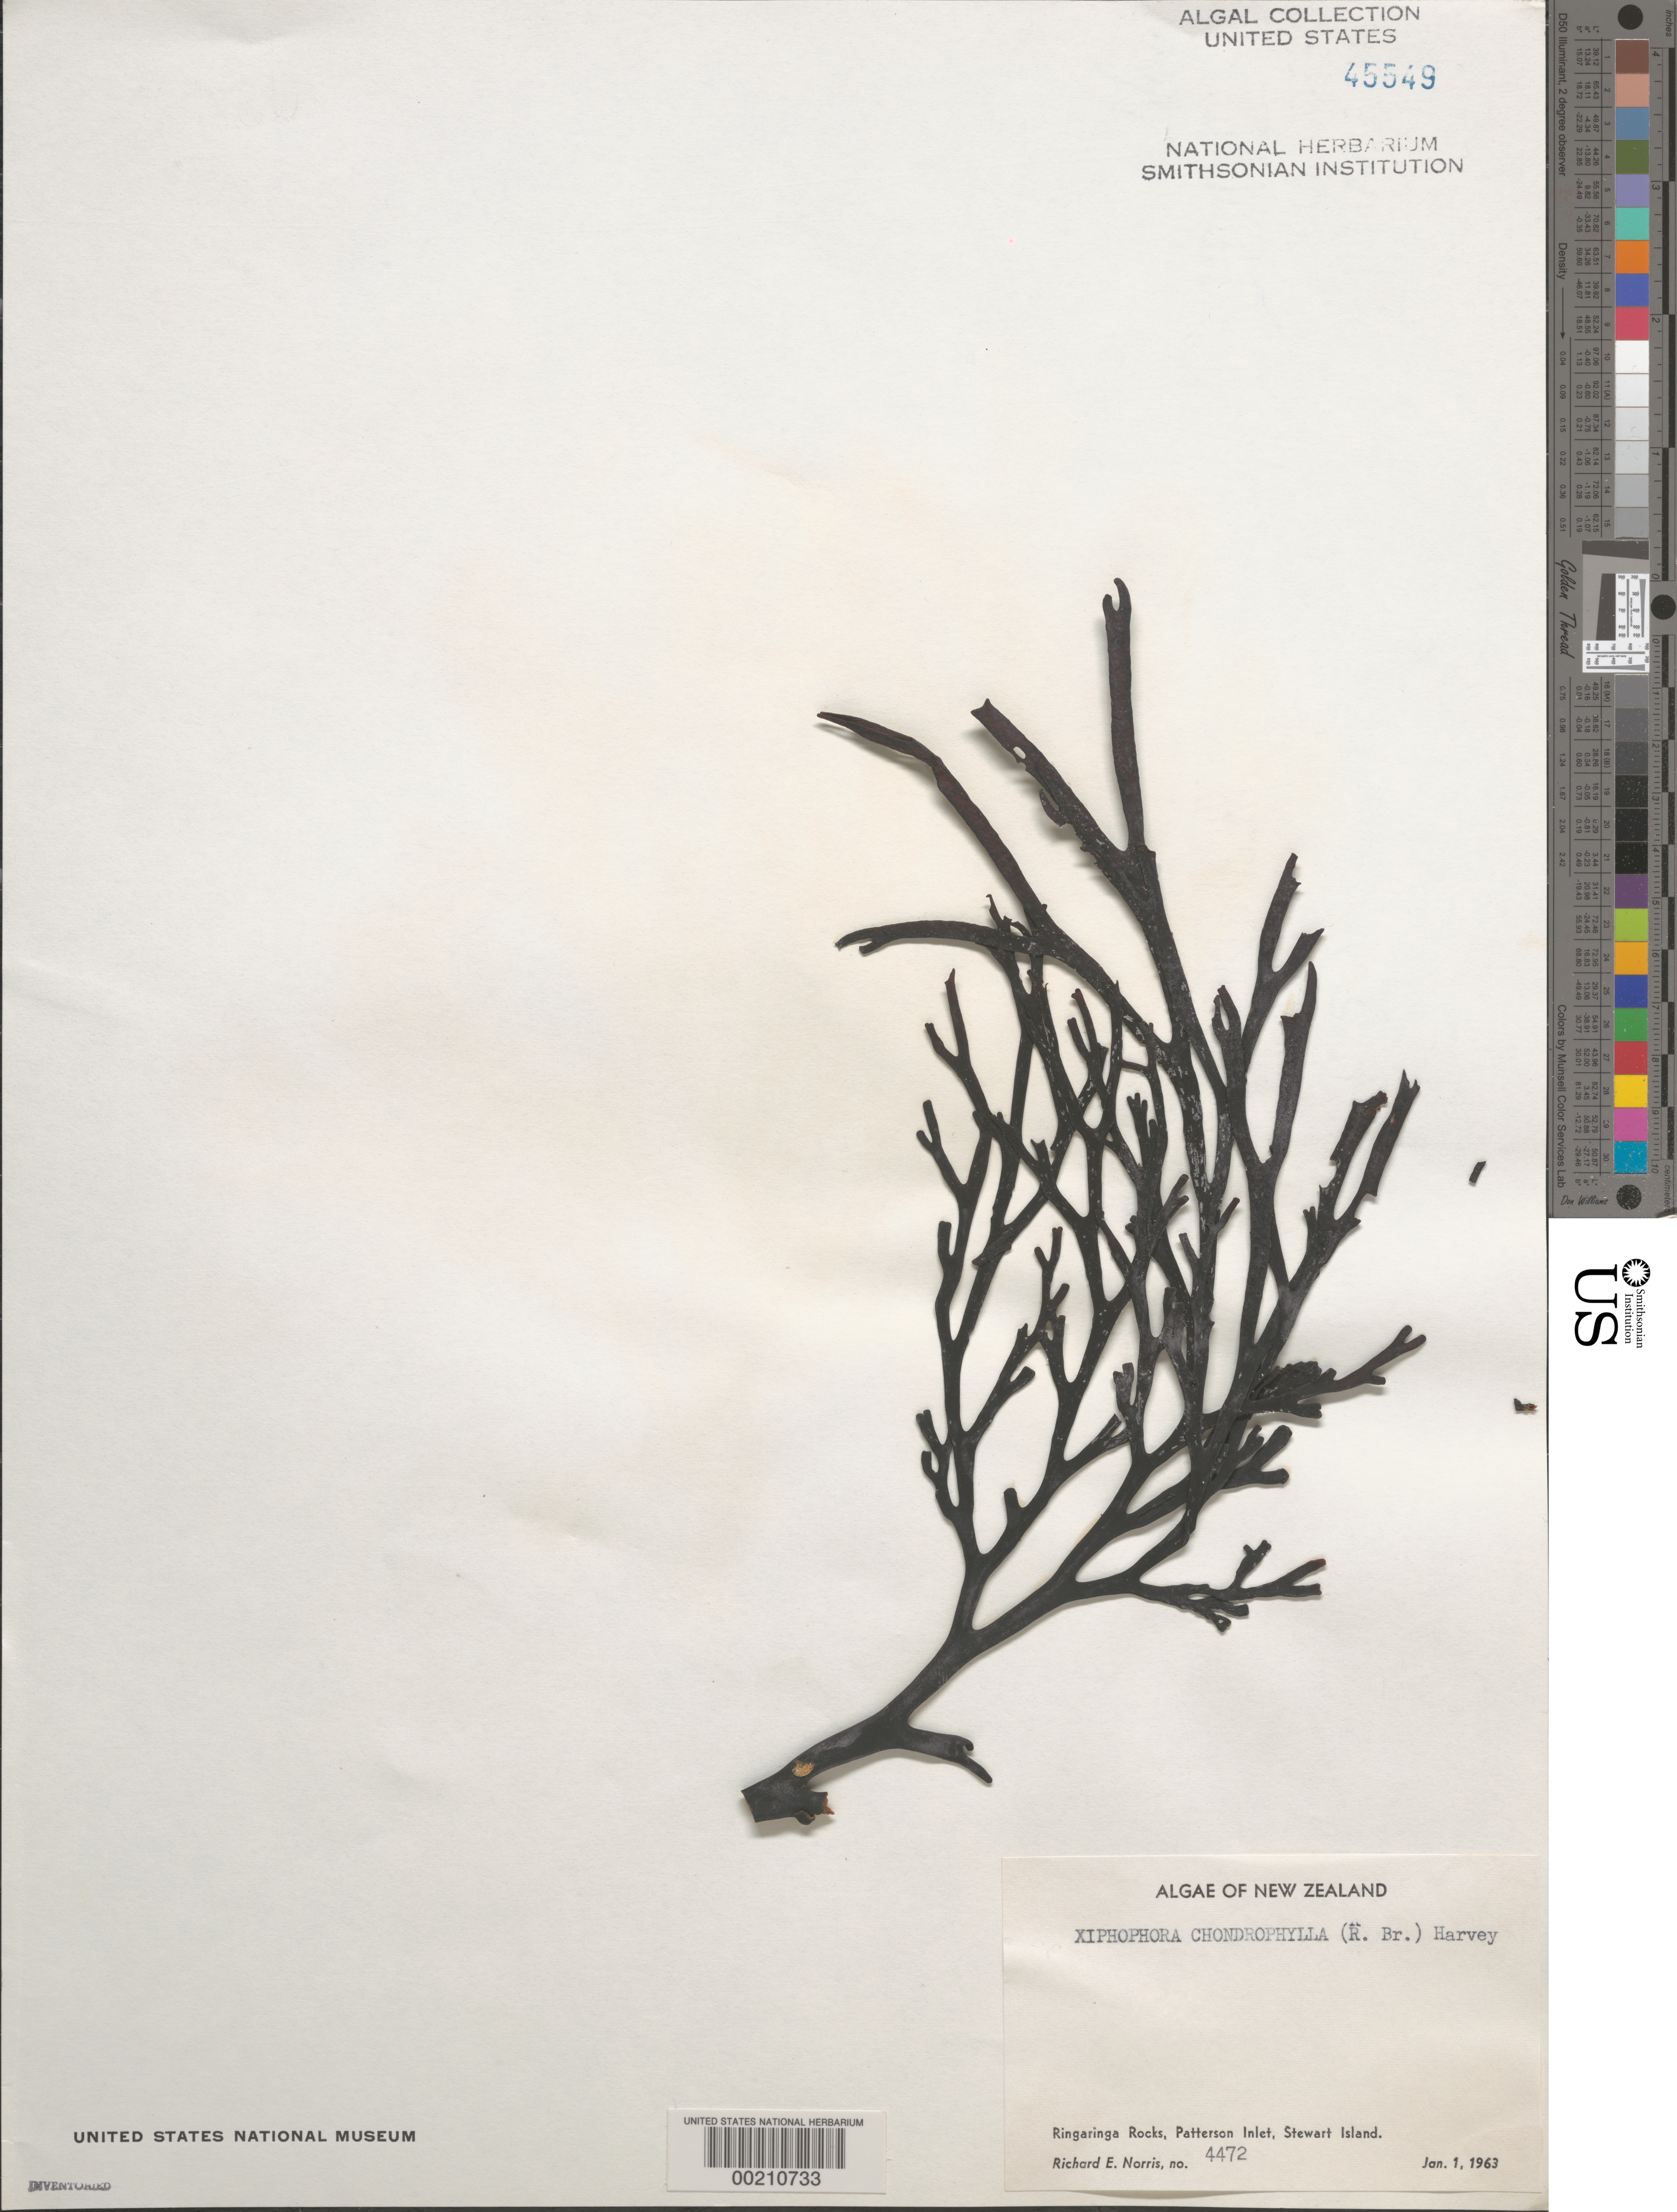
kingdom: Chromista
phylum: Ochrophyta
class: Phaeophyceae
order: Fucales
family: Xiphophoraceae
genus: Xiphophora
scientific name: Xiphophora chondrophylla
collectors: R. E. Norris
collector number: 4472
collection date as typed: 01 Jan 1963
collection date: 1963-01-01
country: New Zealand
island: Stewart Island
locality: Ringaringa Rocks, Paterson Inlet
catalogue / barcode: US 45549